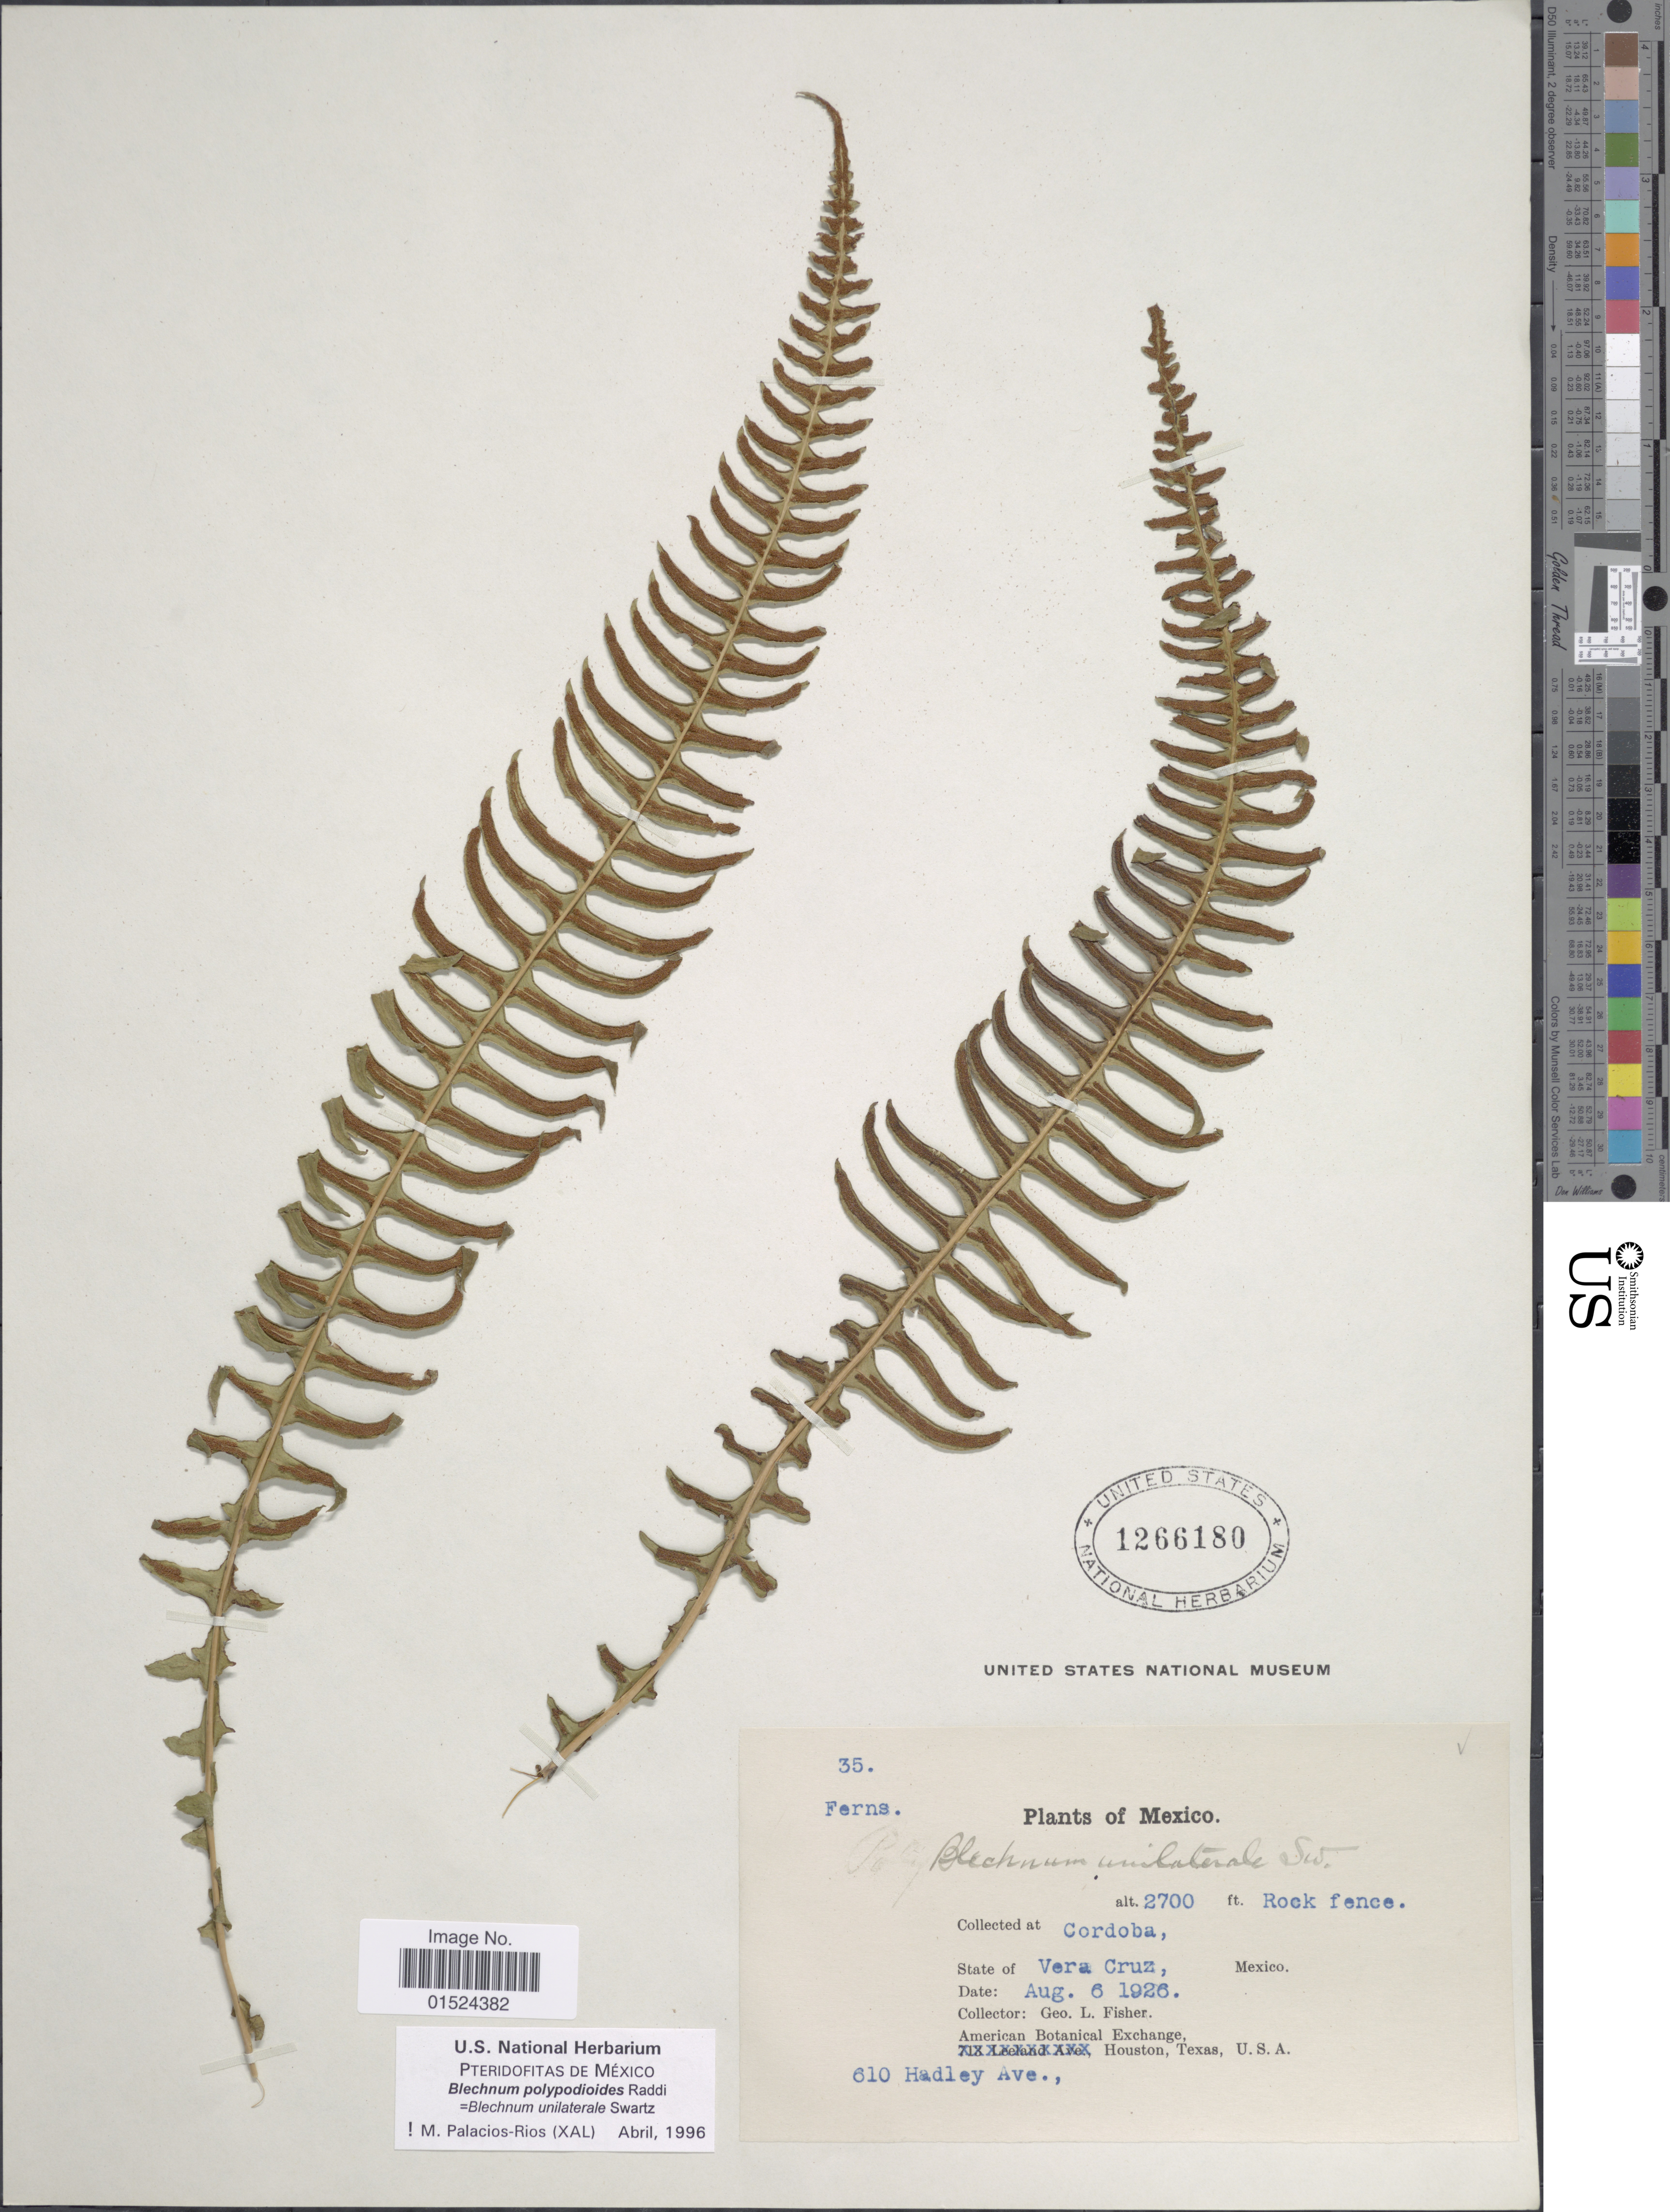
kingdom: Plantae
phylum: Tracheophyta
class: Polypodiopsida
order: Polypodiales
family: Blechnaceae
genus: Blechnum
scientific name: Blechnum polypodioides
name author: Raddi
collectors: G. L. Fisher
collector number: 35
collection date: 1926-08-06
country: Mexico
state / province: Veracruz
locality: Cordoba, Vera Cruz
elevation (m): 823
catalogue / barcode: US 1266180